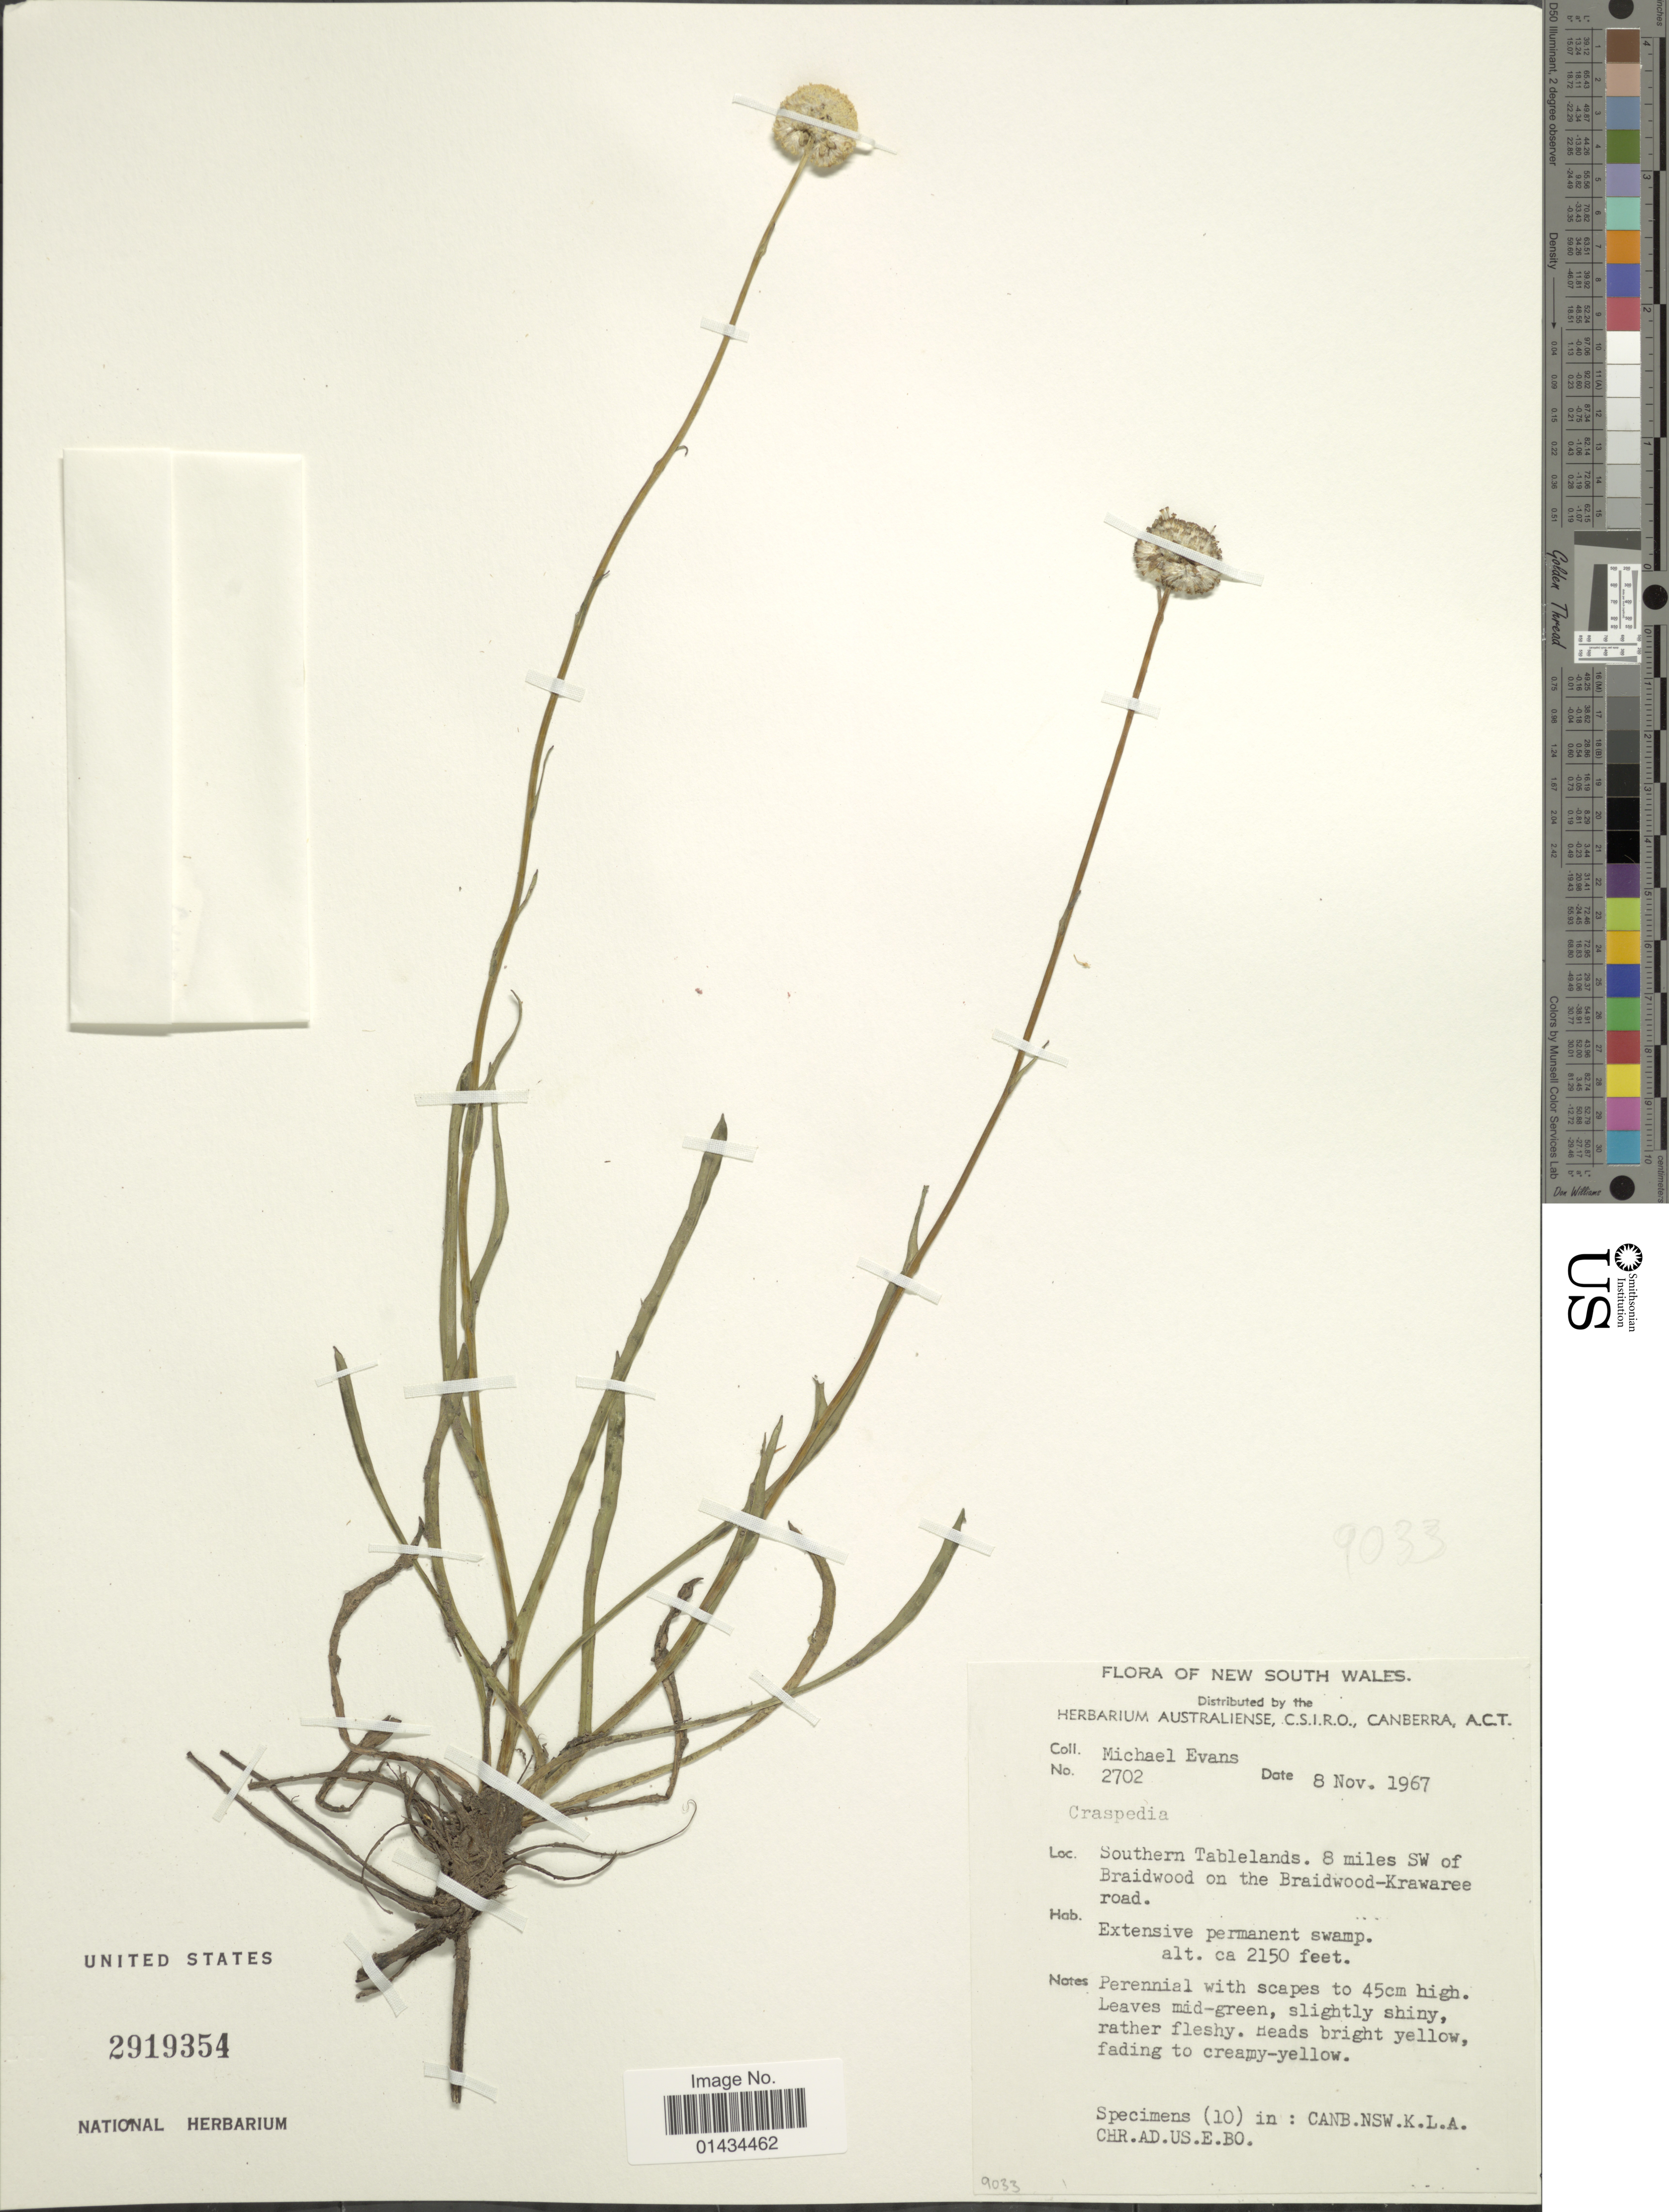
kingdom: Plantae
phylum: Tracheophyta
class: Magnoliopsida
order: Asterales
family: Asteraceae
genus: Craspedia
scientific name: Craspedia sp.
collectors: M. Evans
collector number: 2702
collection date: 1967-11-08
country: Australia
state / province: New South Wales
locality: Southern Tablelands, 8 miles SW of Braidwood on the Braidwood-Krawaree road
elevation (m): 655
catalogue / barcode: US 2919354